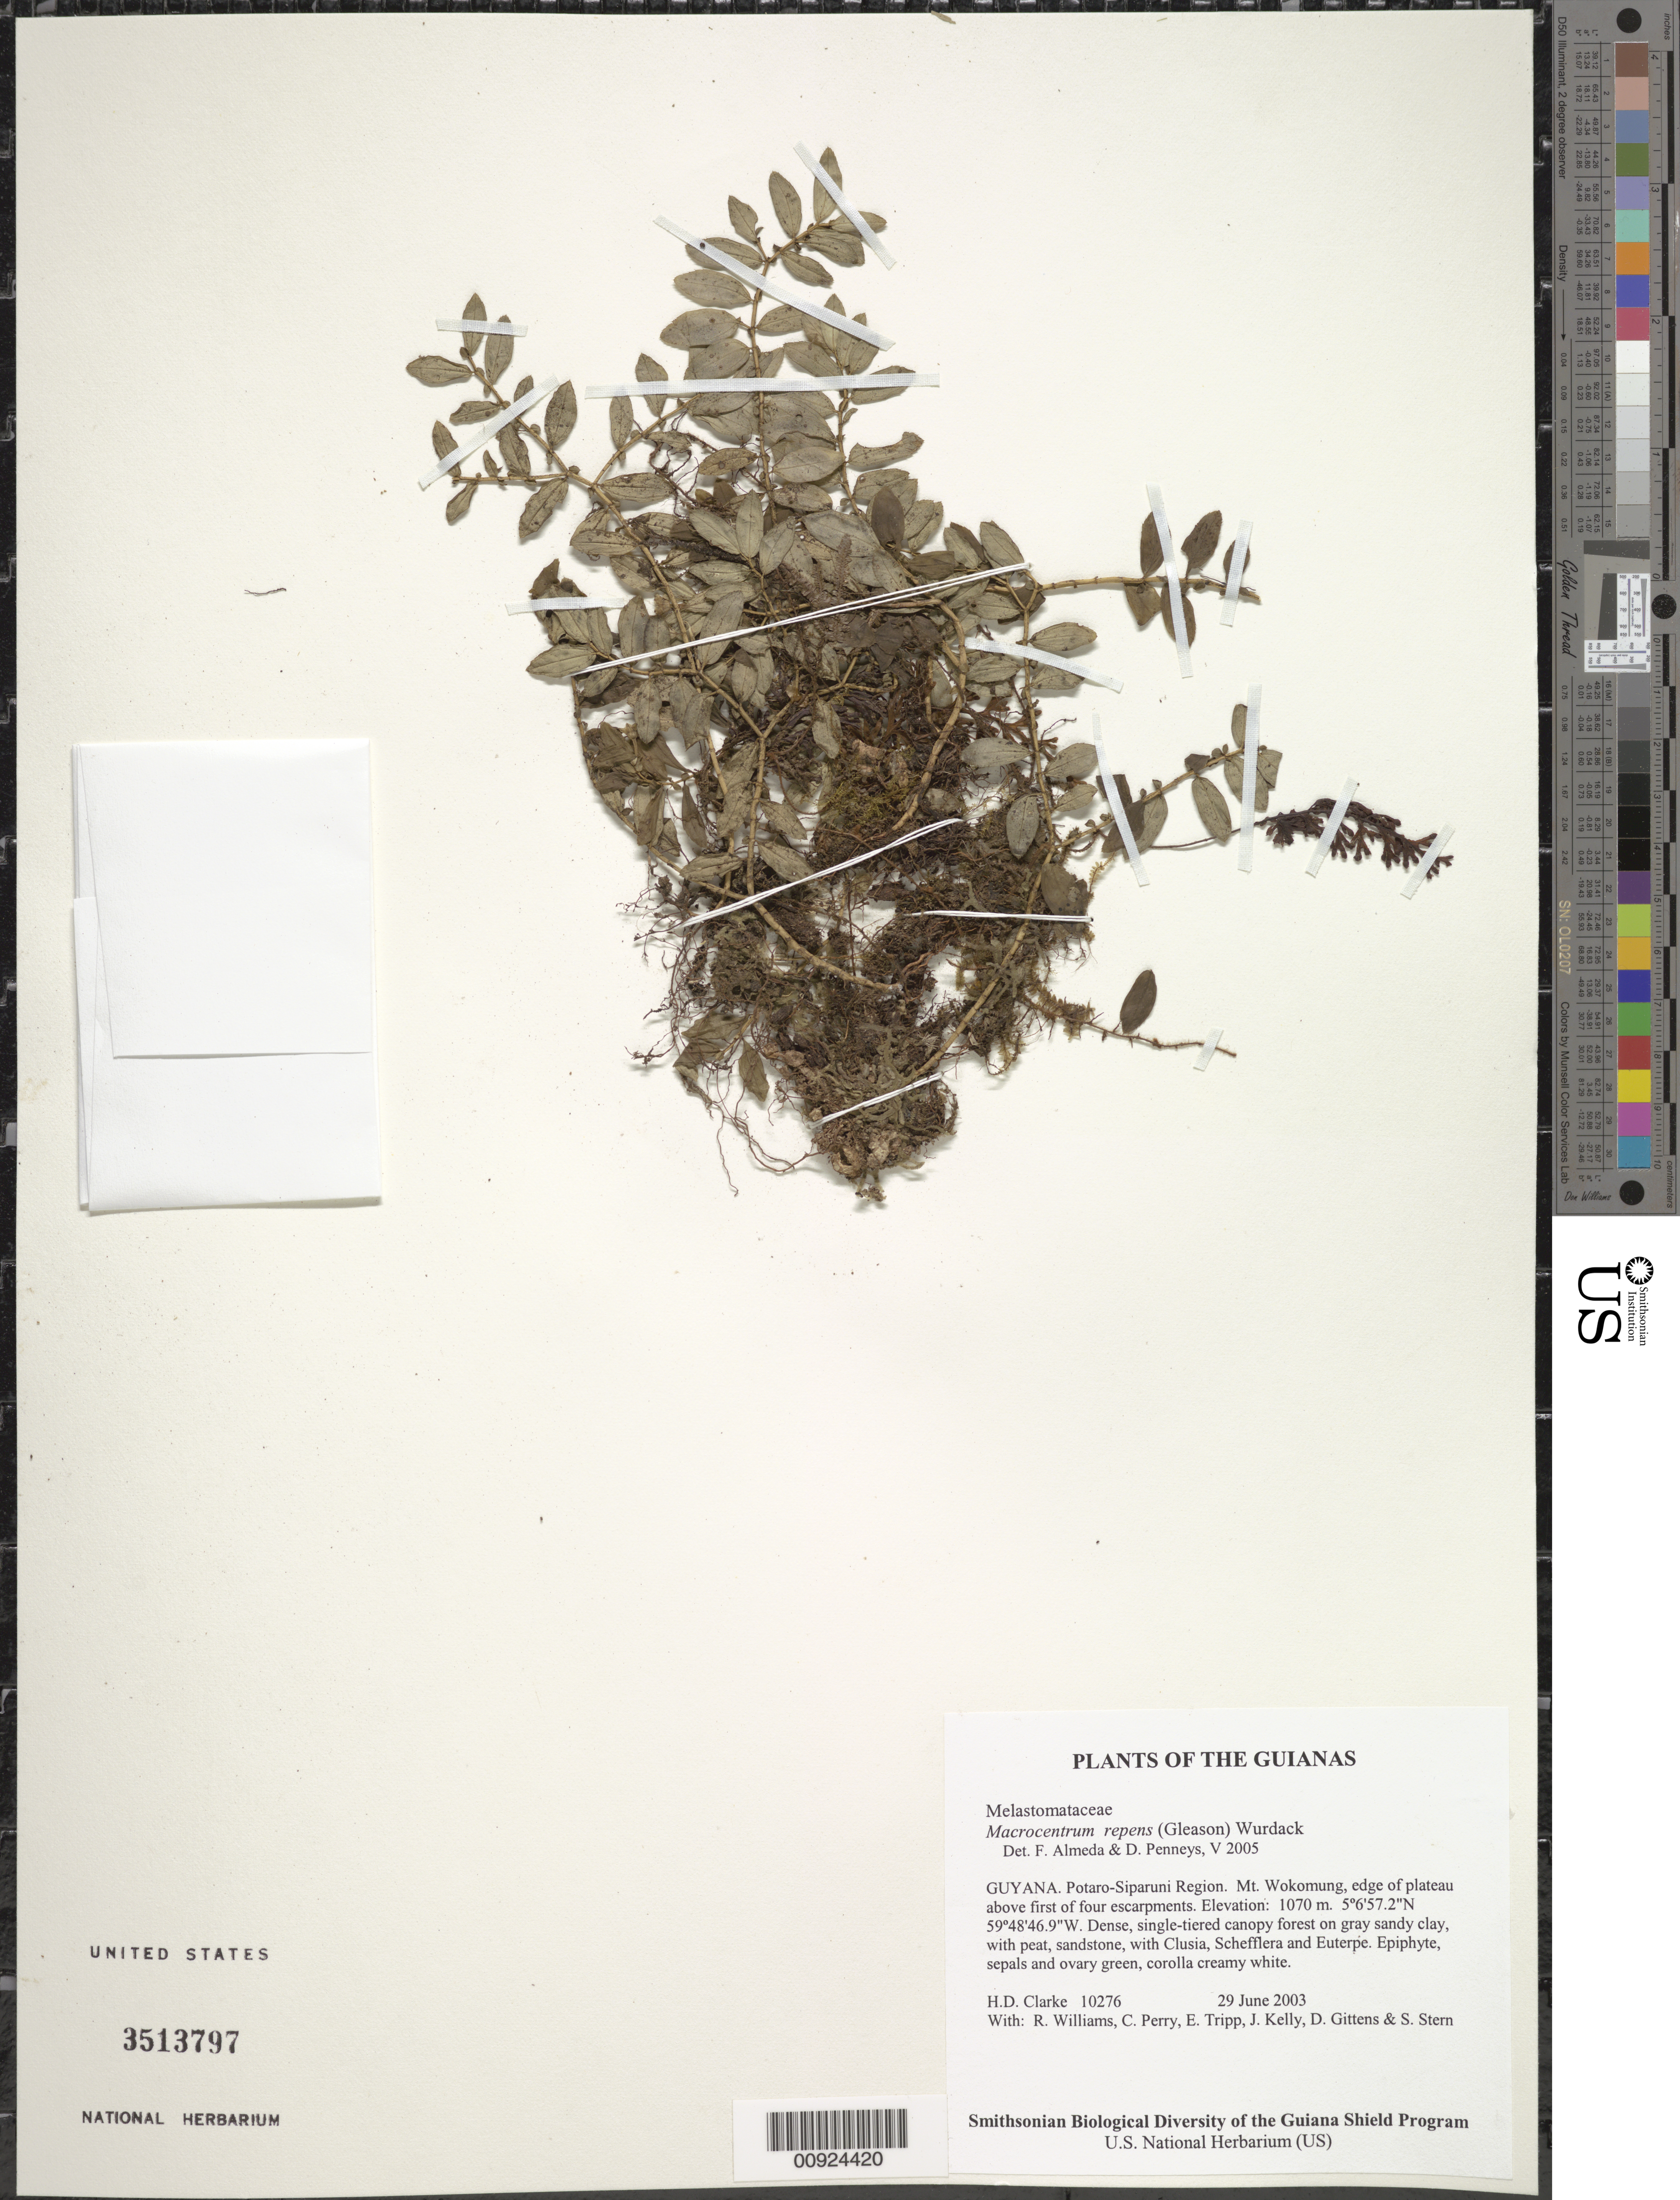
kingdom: Plantae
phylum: Tracheophyta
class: Magnoliopsida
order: Myrtales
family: Melastomataceae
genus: Macrocentrum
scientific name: Macrocentrum repens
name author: (Gleason) Wurdack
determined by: Almeda, F.; Penneys, D. S.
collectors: H. D. Clarke, R. Williams, C. Perry, E. Tripp, J. Kelly, D. Gittens & S. R. Stern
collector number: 10276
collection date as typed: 29 June 2003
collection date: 2003-06-29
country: Guyana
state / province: Potaro-Siparuni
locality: Mt. Wokomung, edge of plateau above first of four escarpments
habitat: Dense, single-tiered canopy forest on gray sandy clay, with peat, sandstone, with Clusia, Schefflera and Euterpe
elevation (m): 1070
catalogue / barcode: US 3513797